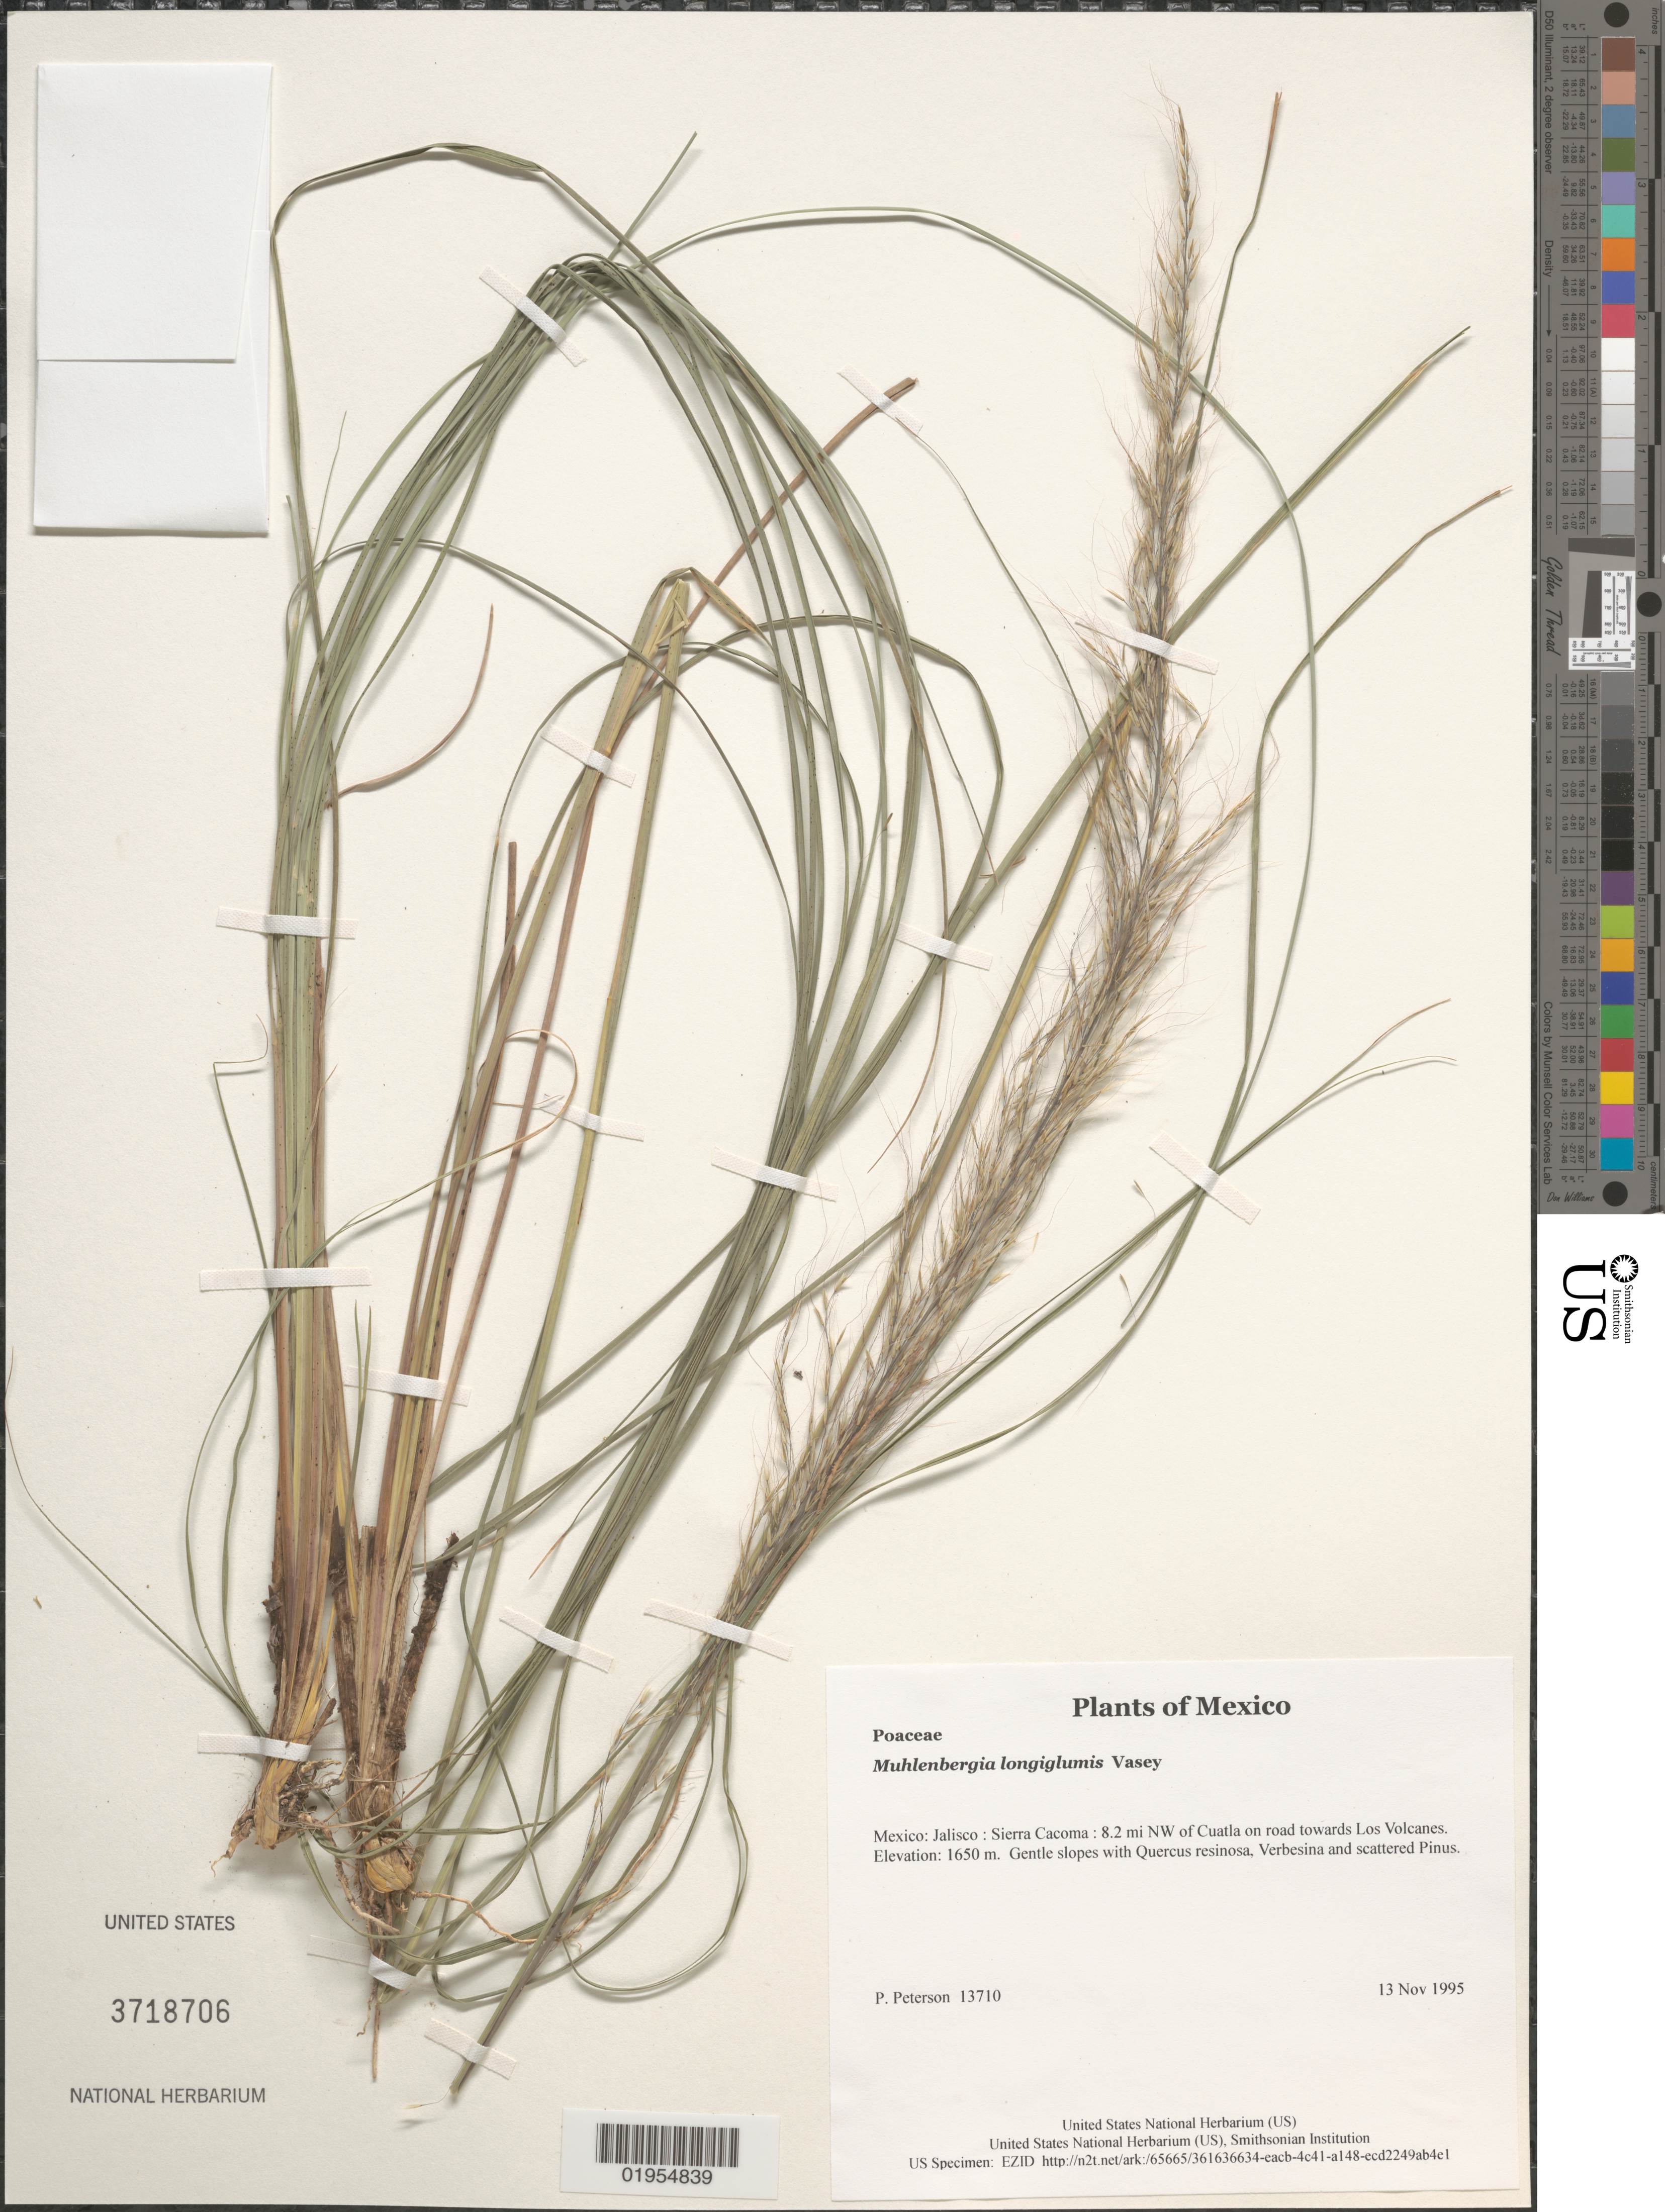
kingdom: Plantae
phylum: Tracheophyta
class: Liliopsida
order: Poales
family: Poaceae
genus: Muhlenbergia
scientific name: Muhlenbergia longiglumis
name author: Vasey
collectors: P. M. Peterson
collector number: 13710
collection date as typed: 13 Nov 1995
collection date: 1995-11-13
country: Mexico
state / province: Jalisco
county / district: Sierra Cacoma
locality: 8.2 mi NW of Cuatla on road towards Los Volcanes.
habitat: Gentle slopes with Quercus resinosa, Verbesina and scattered Pinus.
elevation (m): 1650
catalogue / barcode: US 3718706